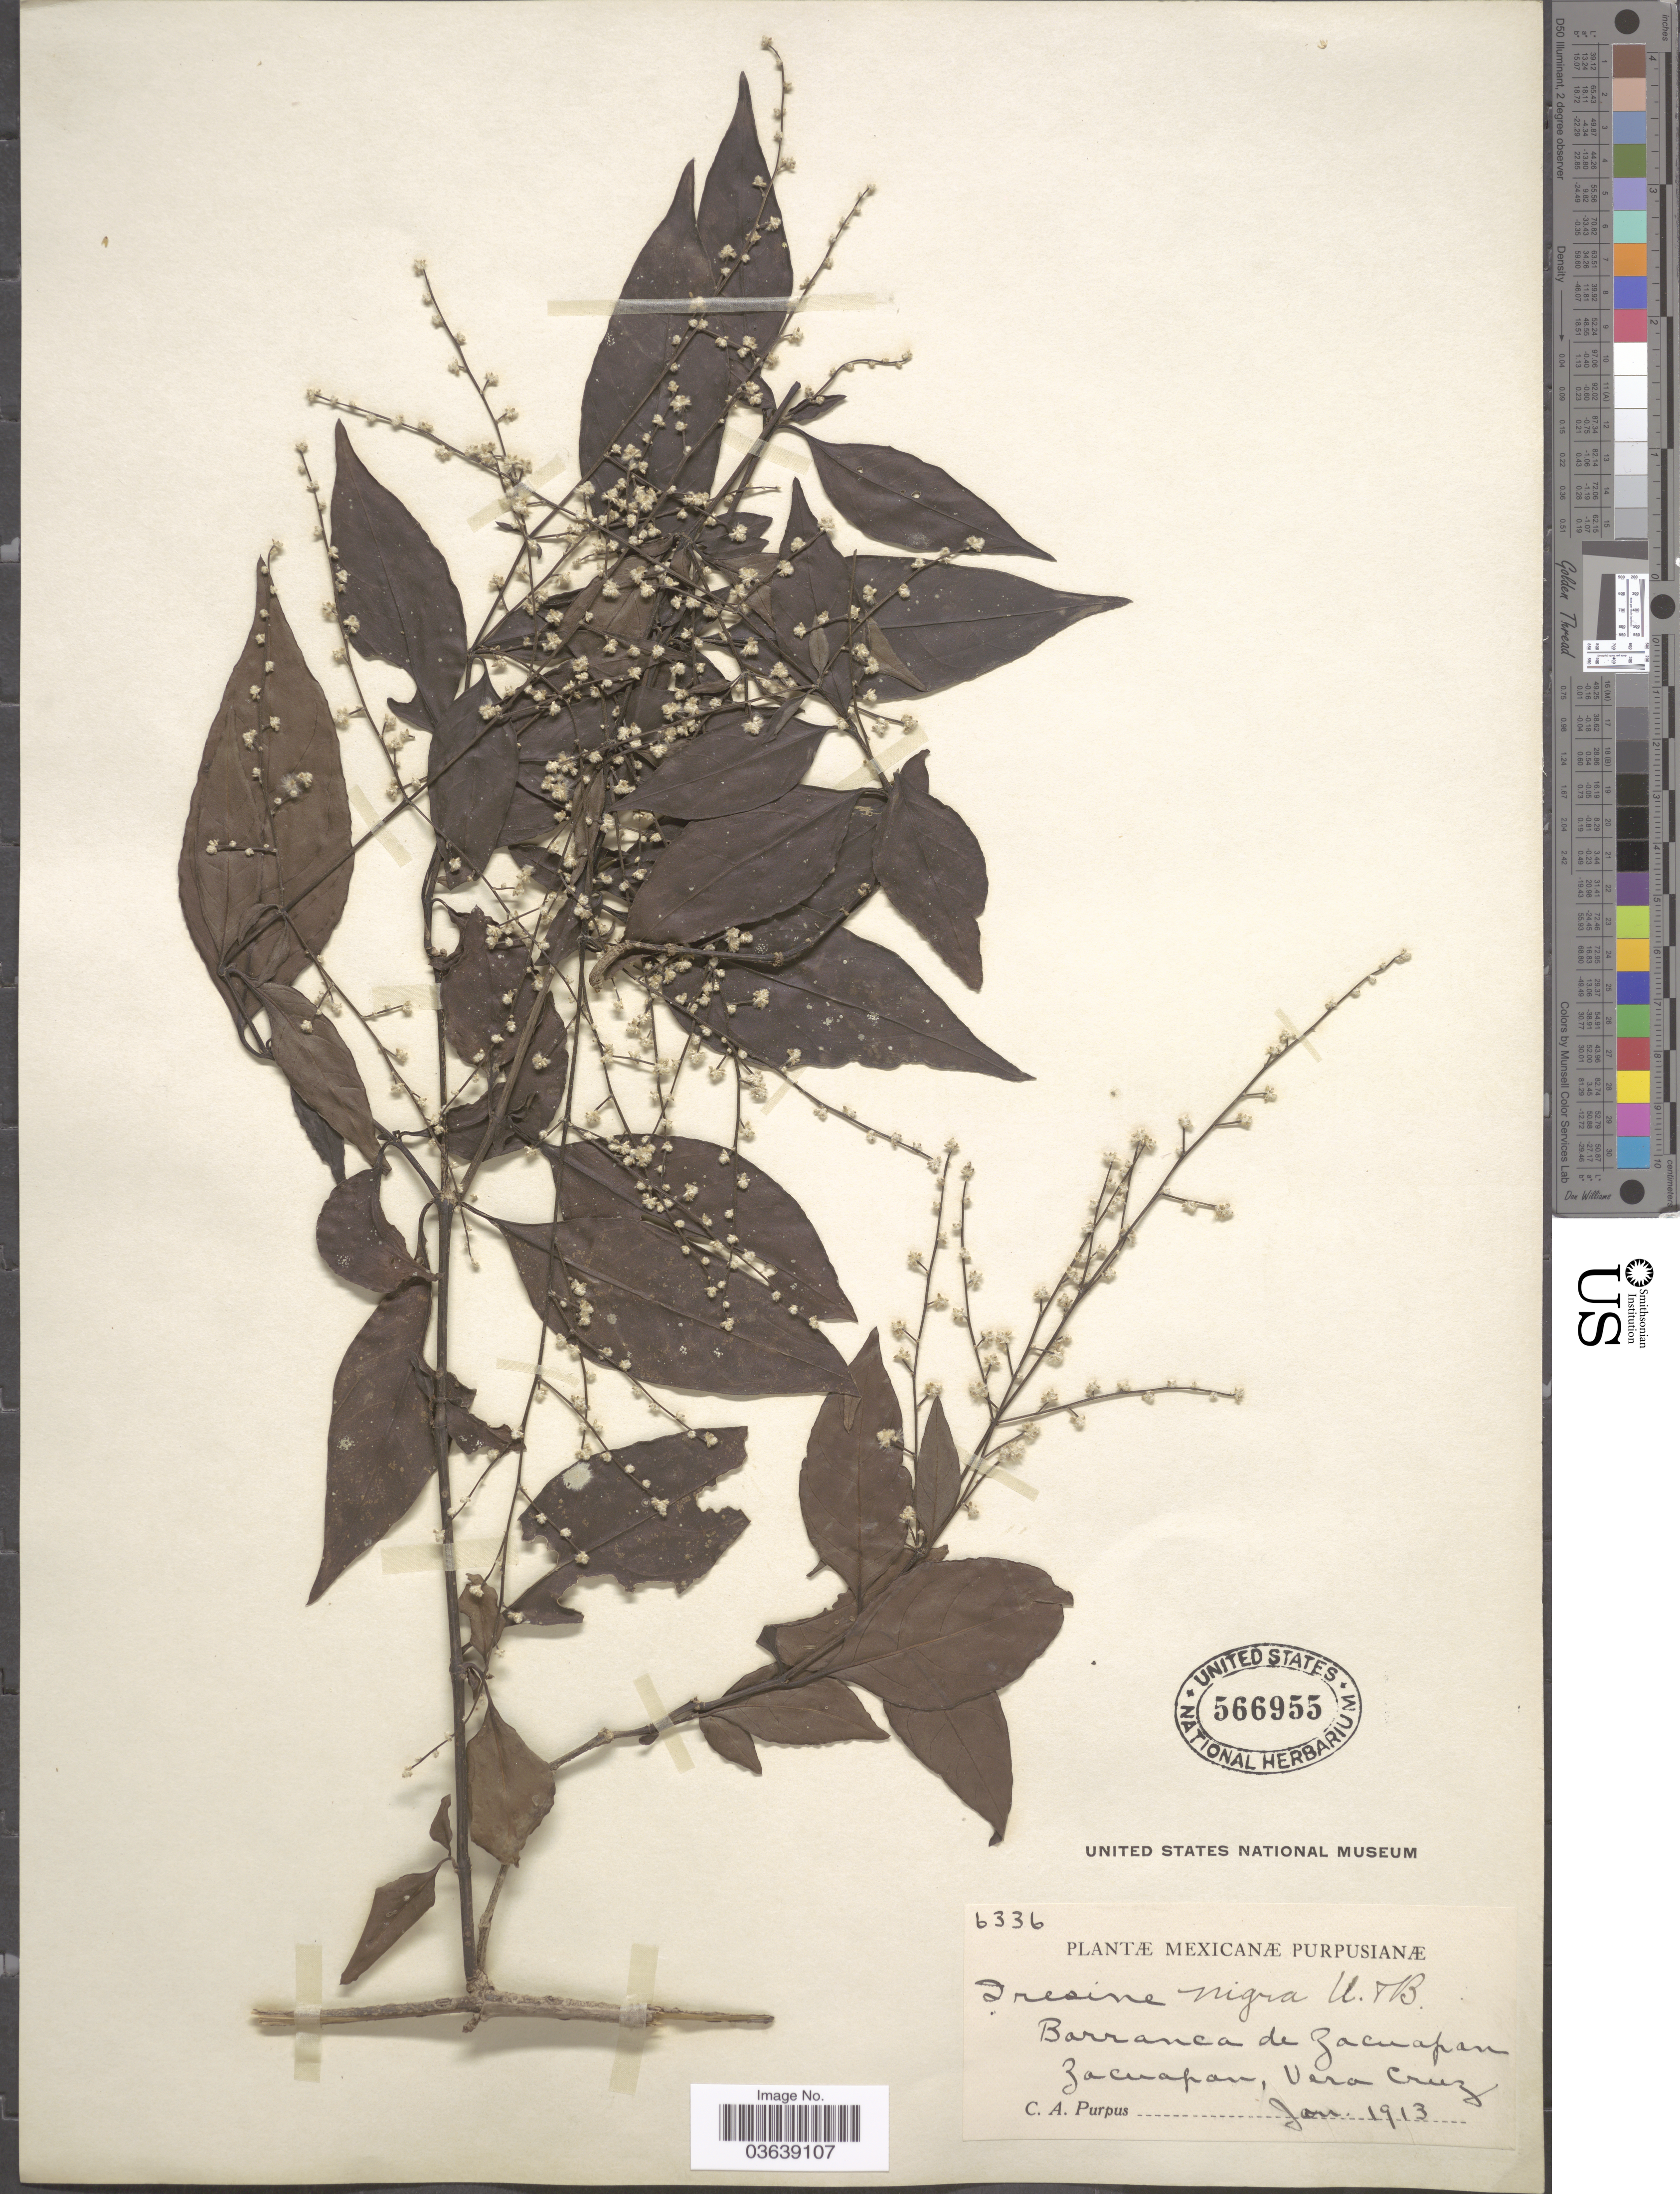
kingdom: Plantae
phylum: Tracheophyta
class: Magnoliopsida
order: Caryophyllales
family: Amaranthaceae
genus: Iresine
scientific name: Iresine nigra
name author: Uline & W.L. Bray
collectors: C. A. Purpus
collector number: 6336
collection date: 1913-01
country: Mexico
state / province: Veracruz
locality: Barranca de Zauapan. Zacuapan, Vera Cruz.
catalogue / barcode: US 566955